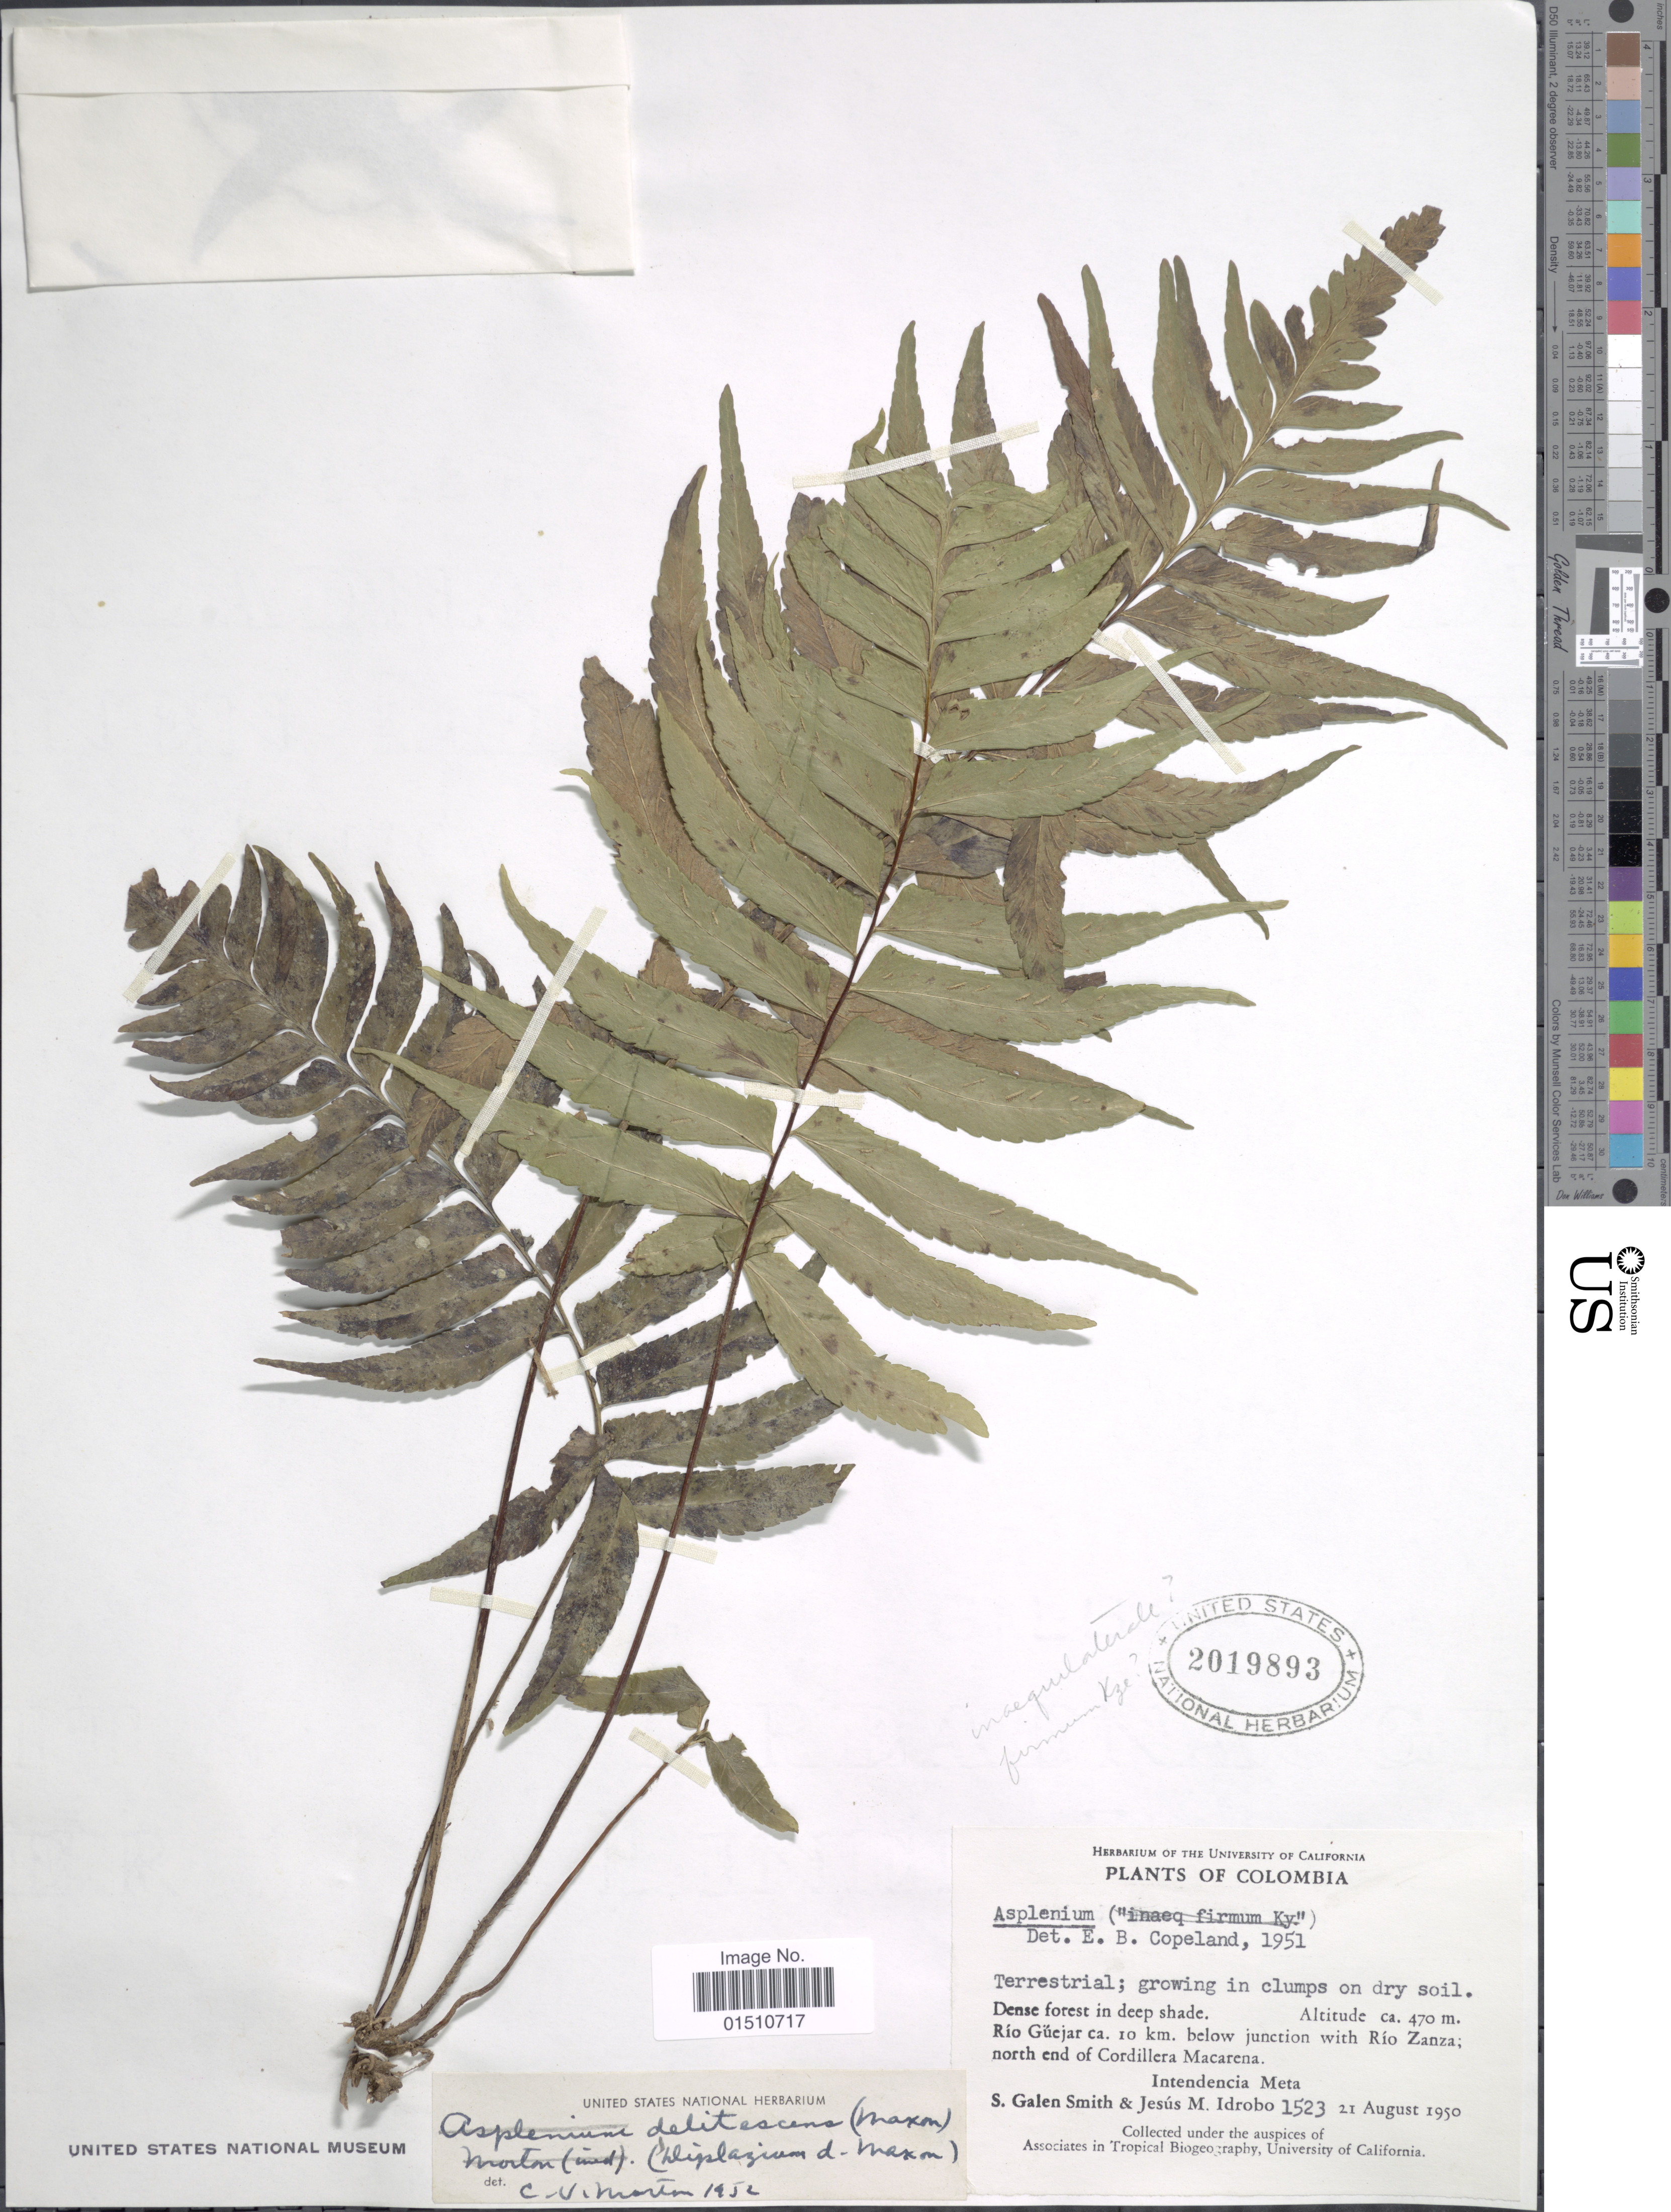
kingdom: Plantae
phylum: Tracheophyta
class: Polypodiopsida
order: Polypodiales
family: Aspleniaceae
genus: Asplenium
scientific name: Asplenium delitescens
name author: (Maxon) L.D. Gómez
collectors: S. G. Smith & J. M. Idrobo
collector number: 1523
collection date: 1950-08-21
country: Colombia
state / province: Meta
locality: Colombia, Rio Guejar ca. 10 km. below junction with Rio Zanza; north end of Cordillera Macarena, Intendencia Meta.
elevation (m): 470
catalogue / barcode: US 2019893